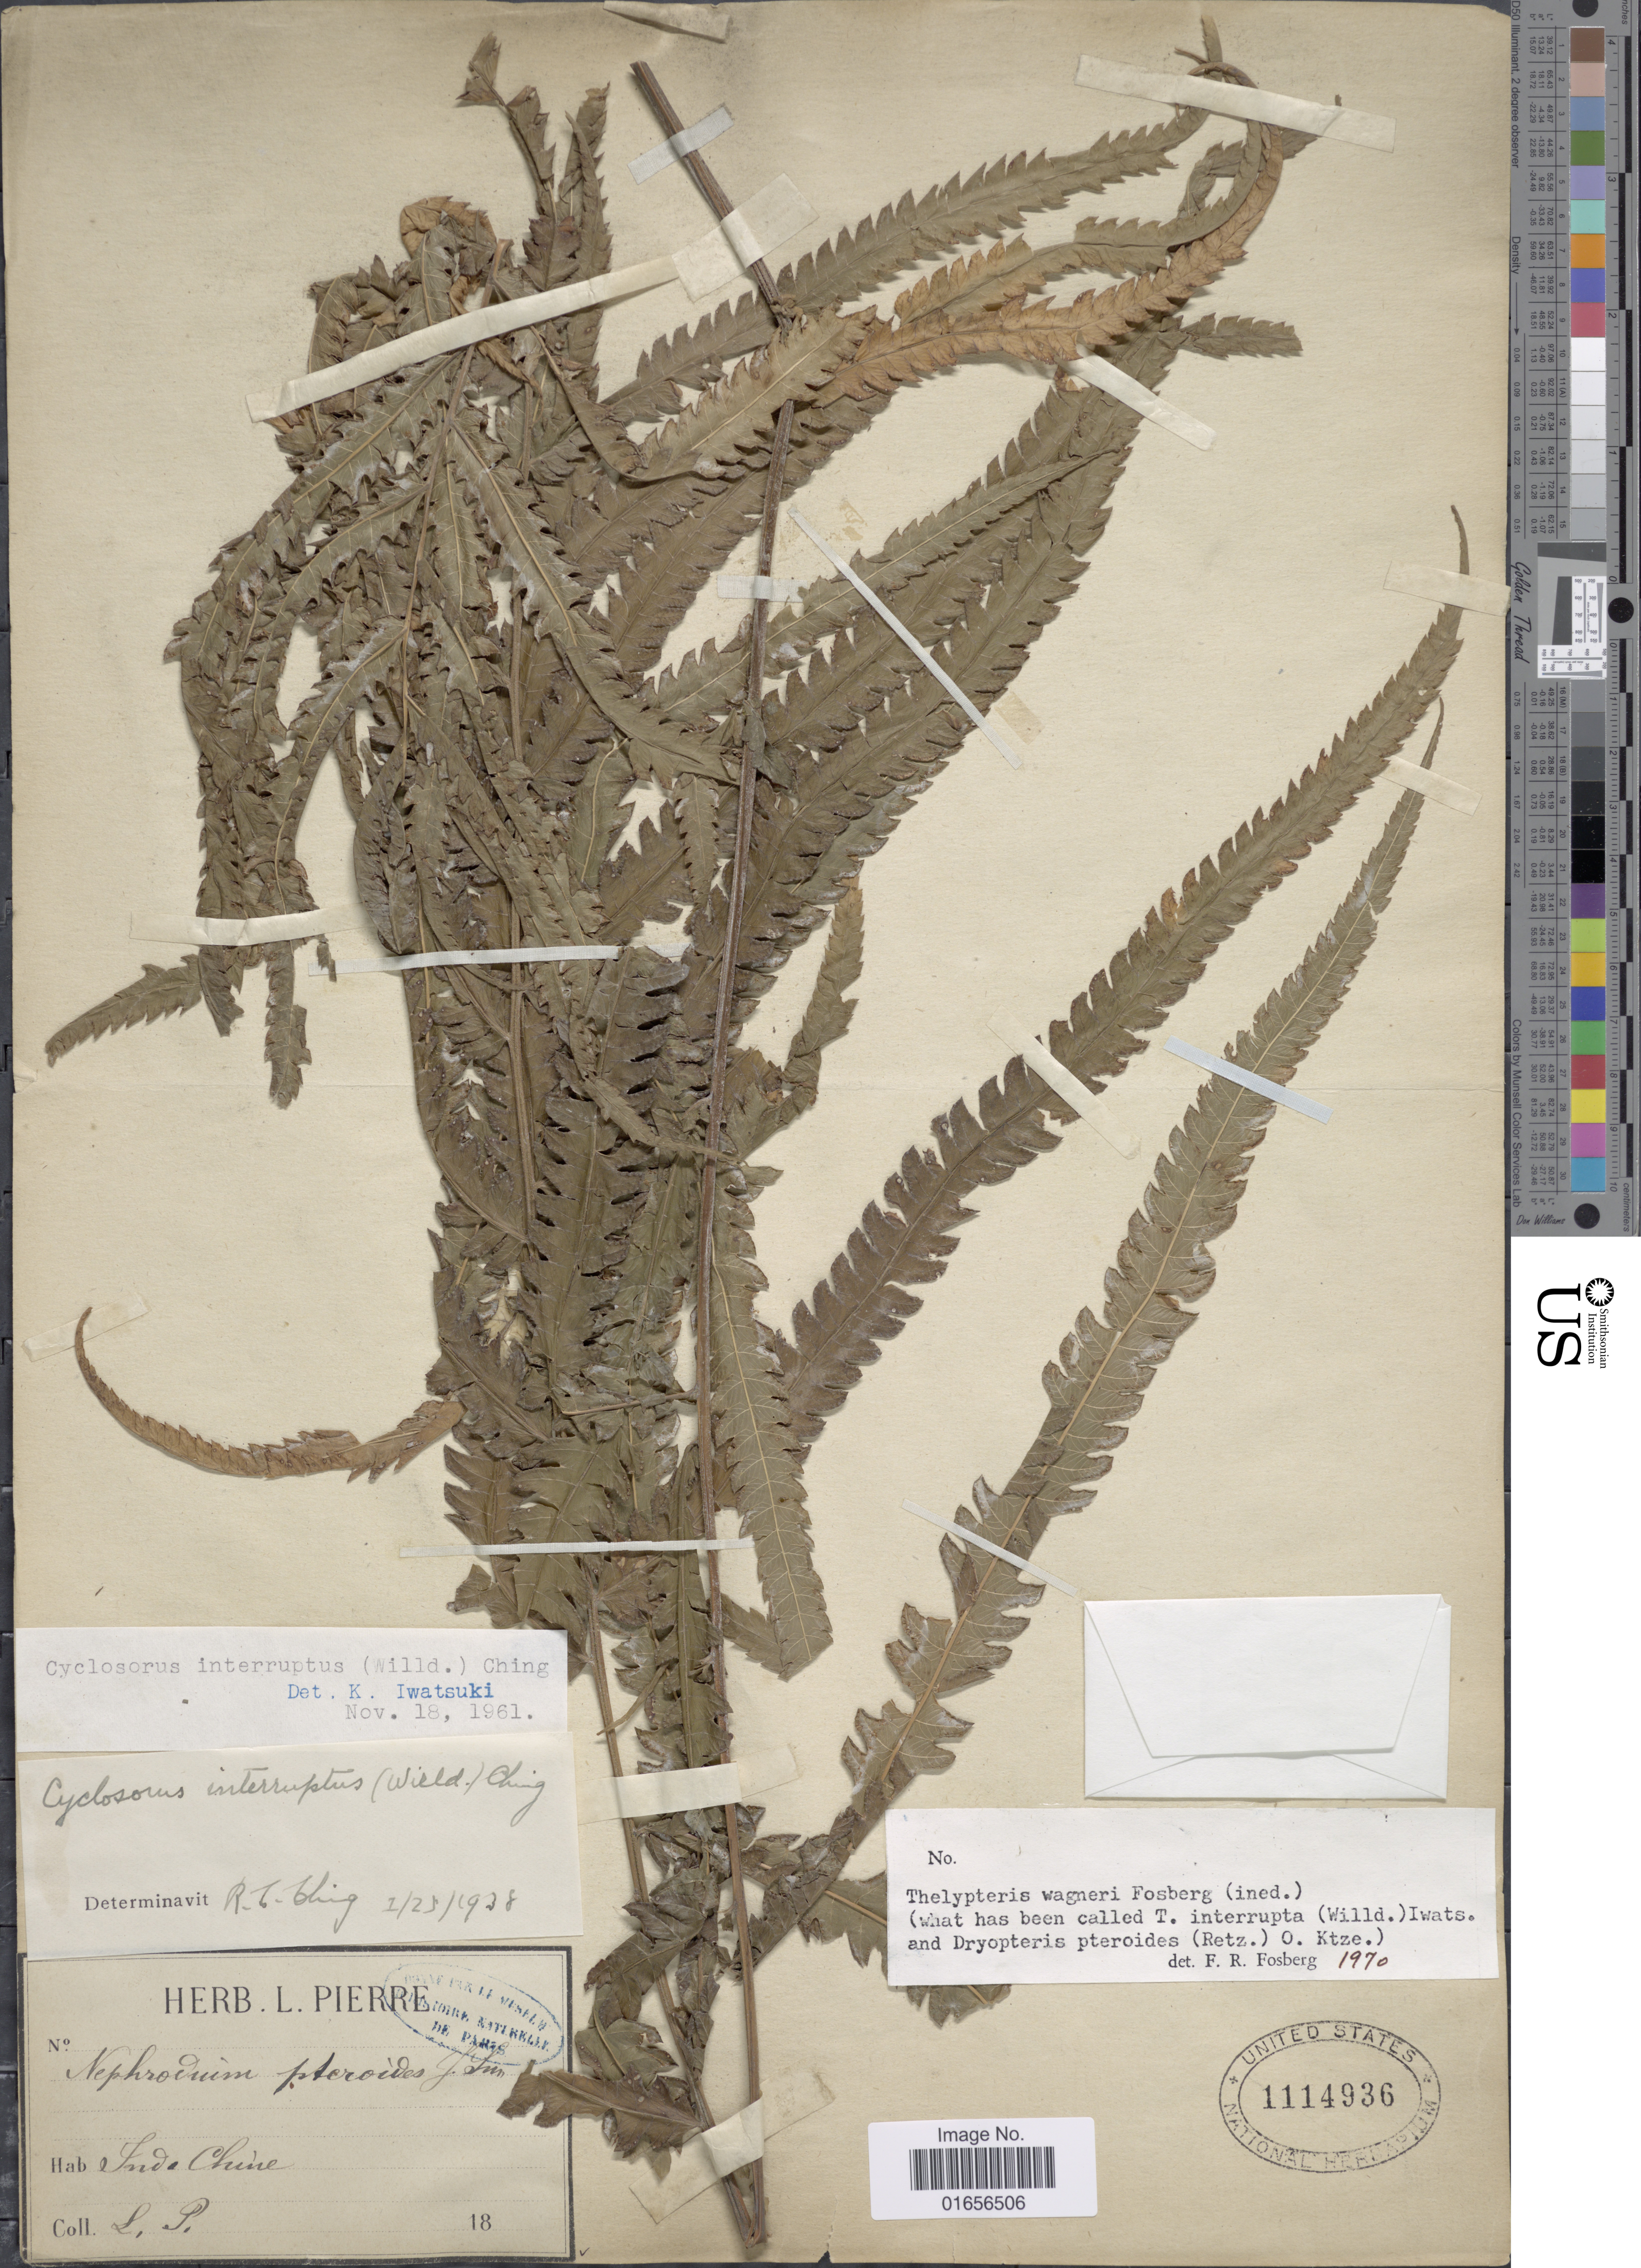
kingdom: Plantae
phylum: Tracheophyta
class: Polypodiopsida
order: Polypodiales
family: Thelypteridaceae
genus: Amphineuron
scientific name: Amphineuron terminans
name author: (J. Sm. ex Hook.) Holttum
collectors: L. Pierre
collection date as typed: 18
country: Vietnam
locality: Indochine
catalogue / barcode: US 1114936